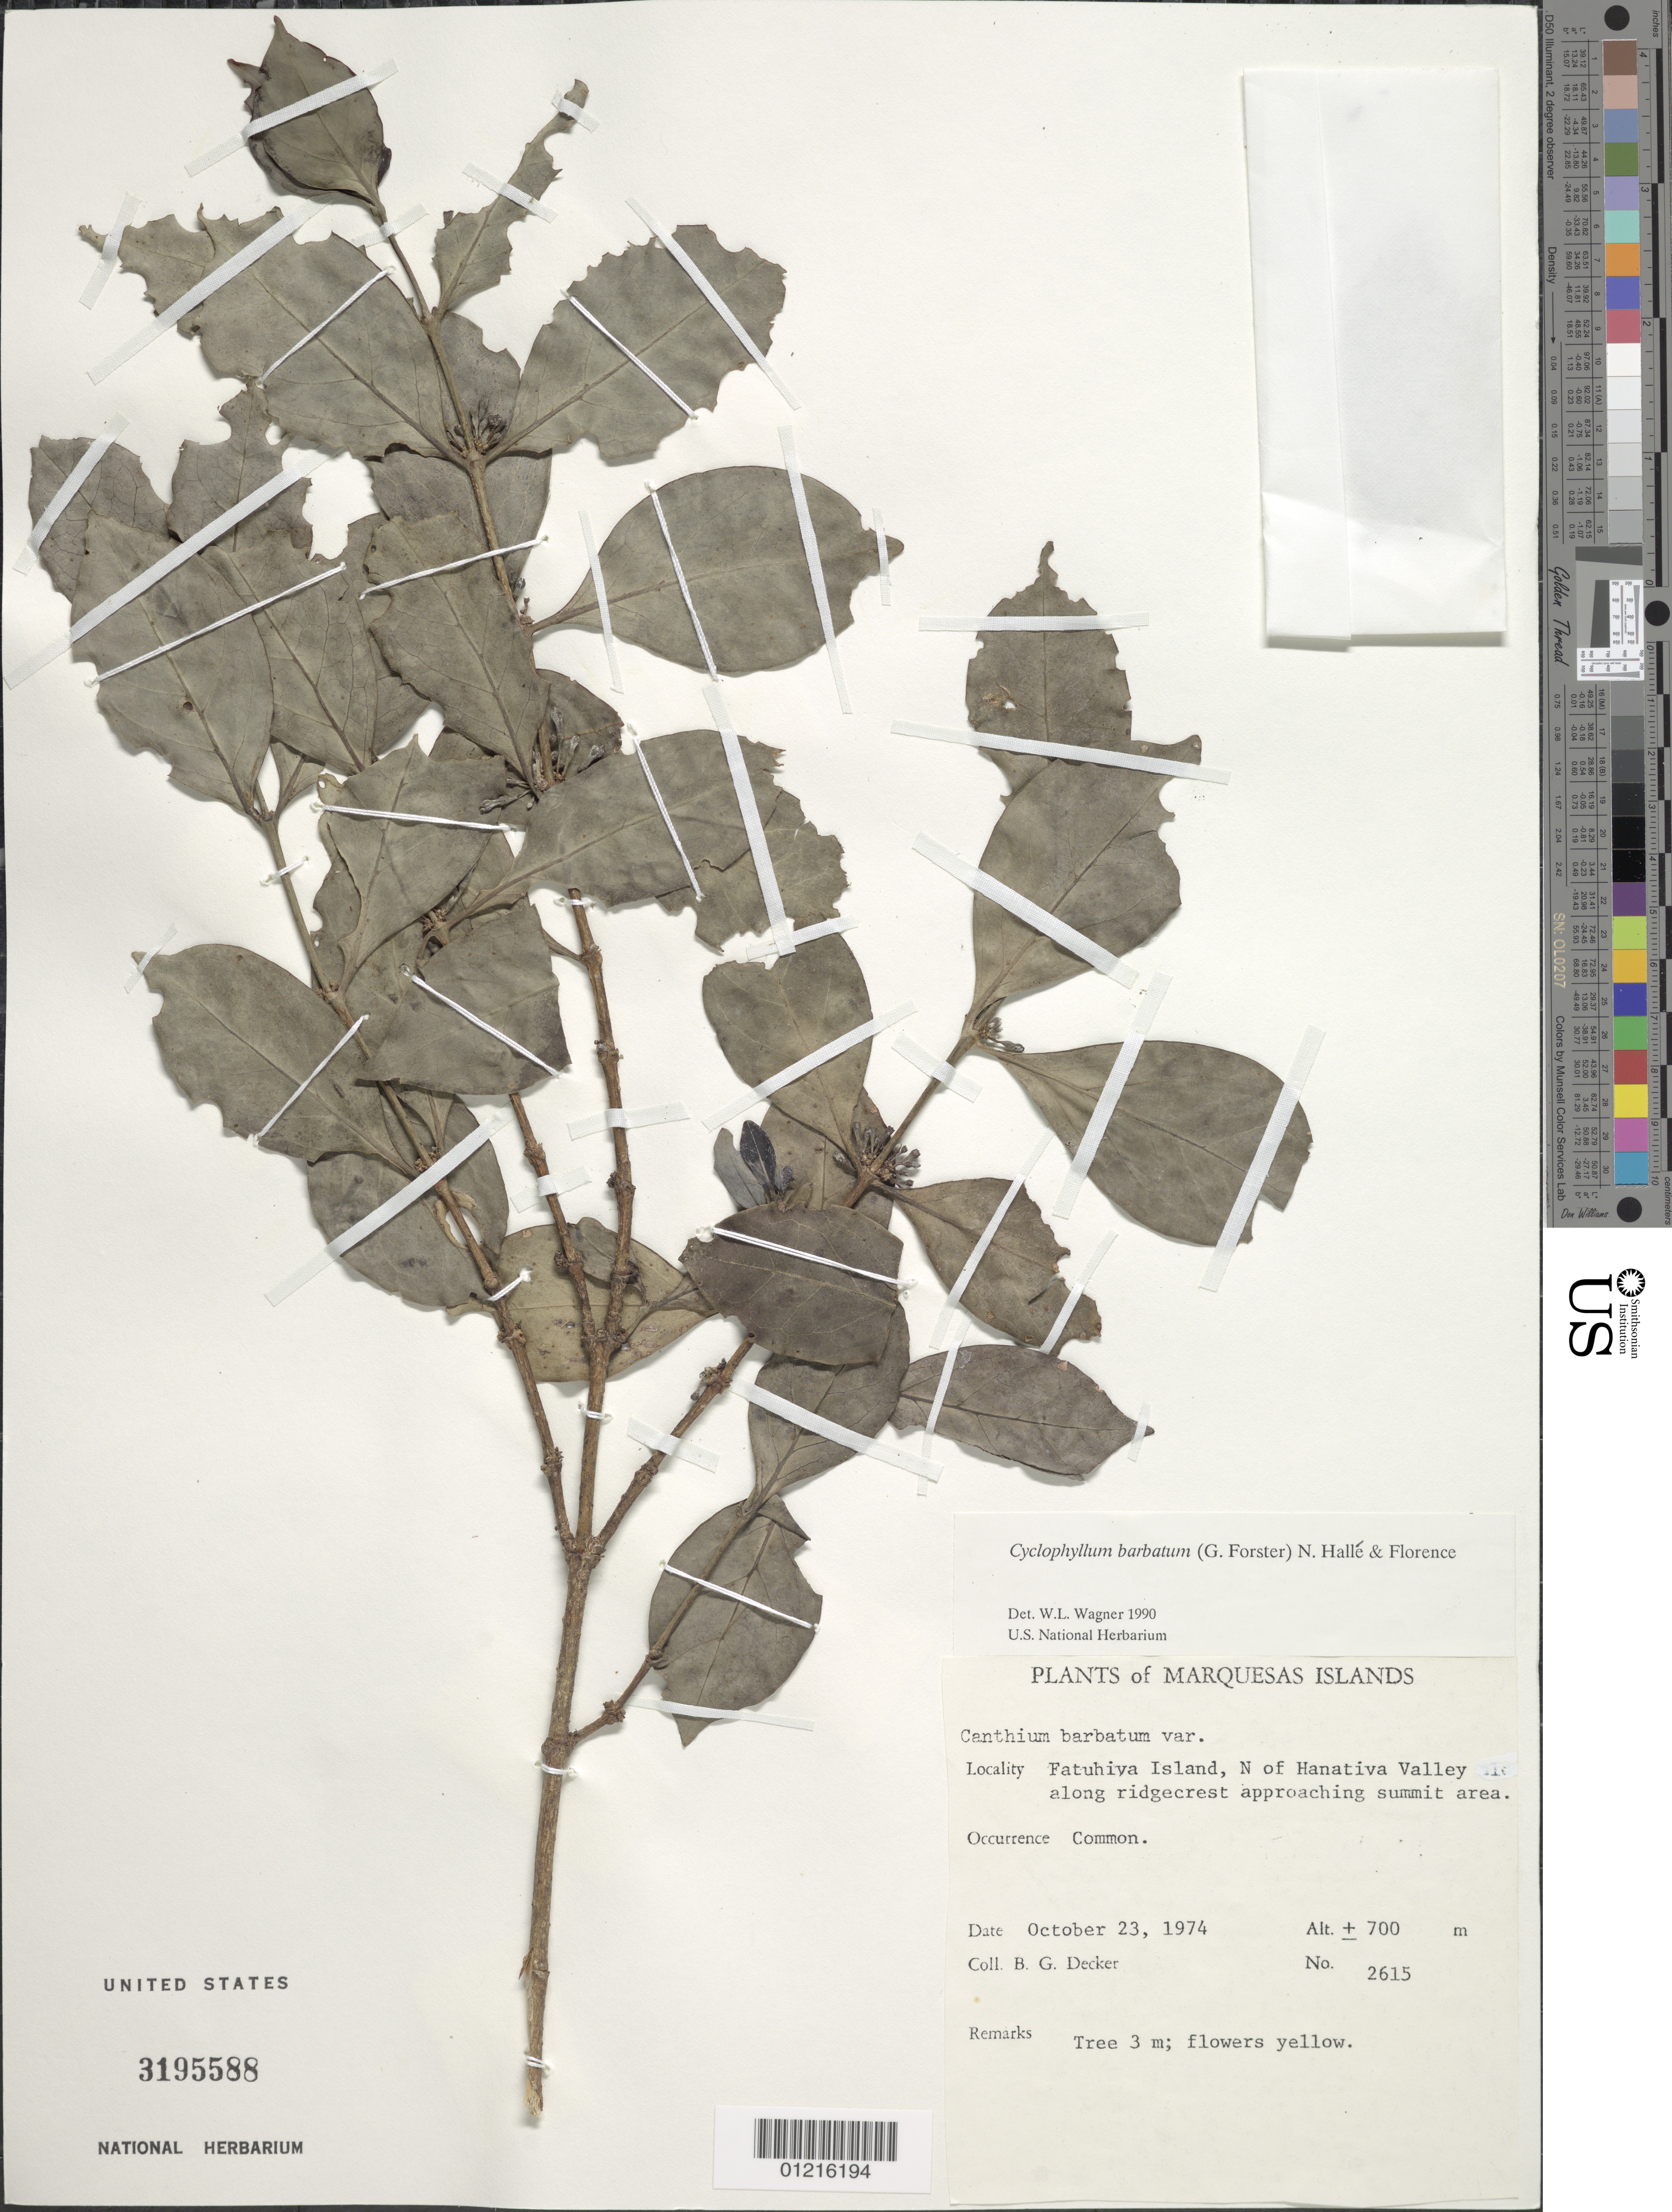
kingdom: Plantae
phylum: Tracheophyta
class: Magnoliopsida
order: Gentianales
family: Rubiaceae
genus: Cyclophyllum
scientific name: Cyclophyllum barbatum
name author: (G. Forst.) N. Hallé & J. Florence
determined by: Wagner, W. L., (BOT), Smithsonian Institution - National Museum of Natural History (UNITED STATES)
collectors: B. G. Decker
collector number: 2615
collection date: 1974-10-23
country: French Polynesia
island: Fatu Hiva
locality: N of Hanativa Valley along ridgecrest approaching summit area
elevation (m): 700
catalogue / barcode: US 3195588